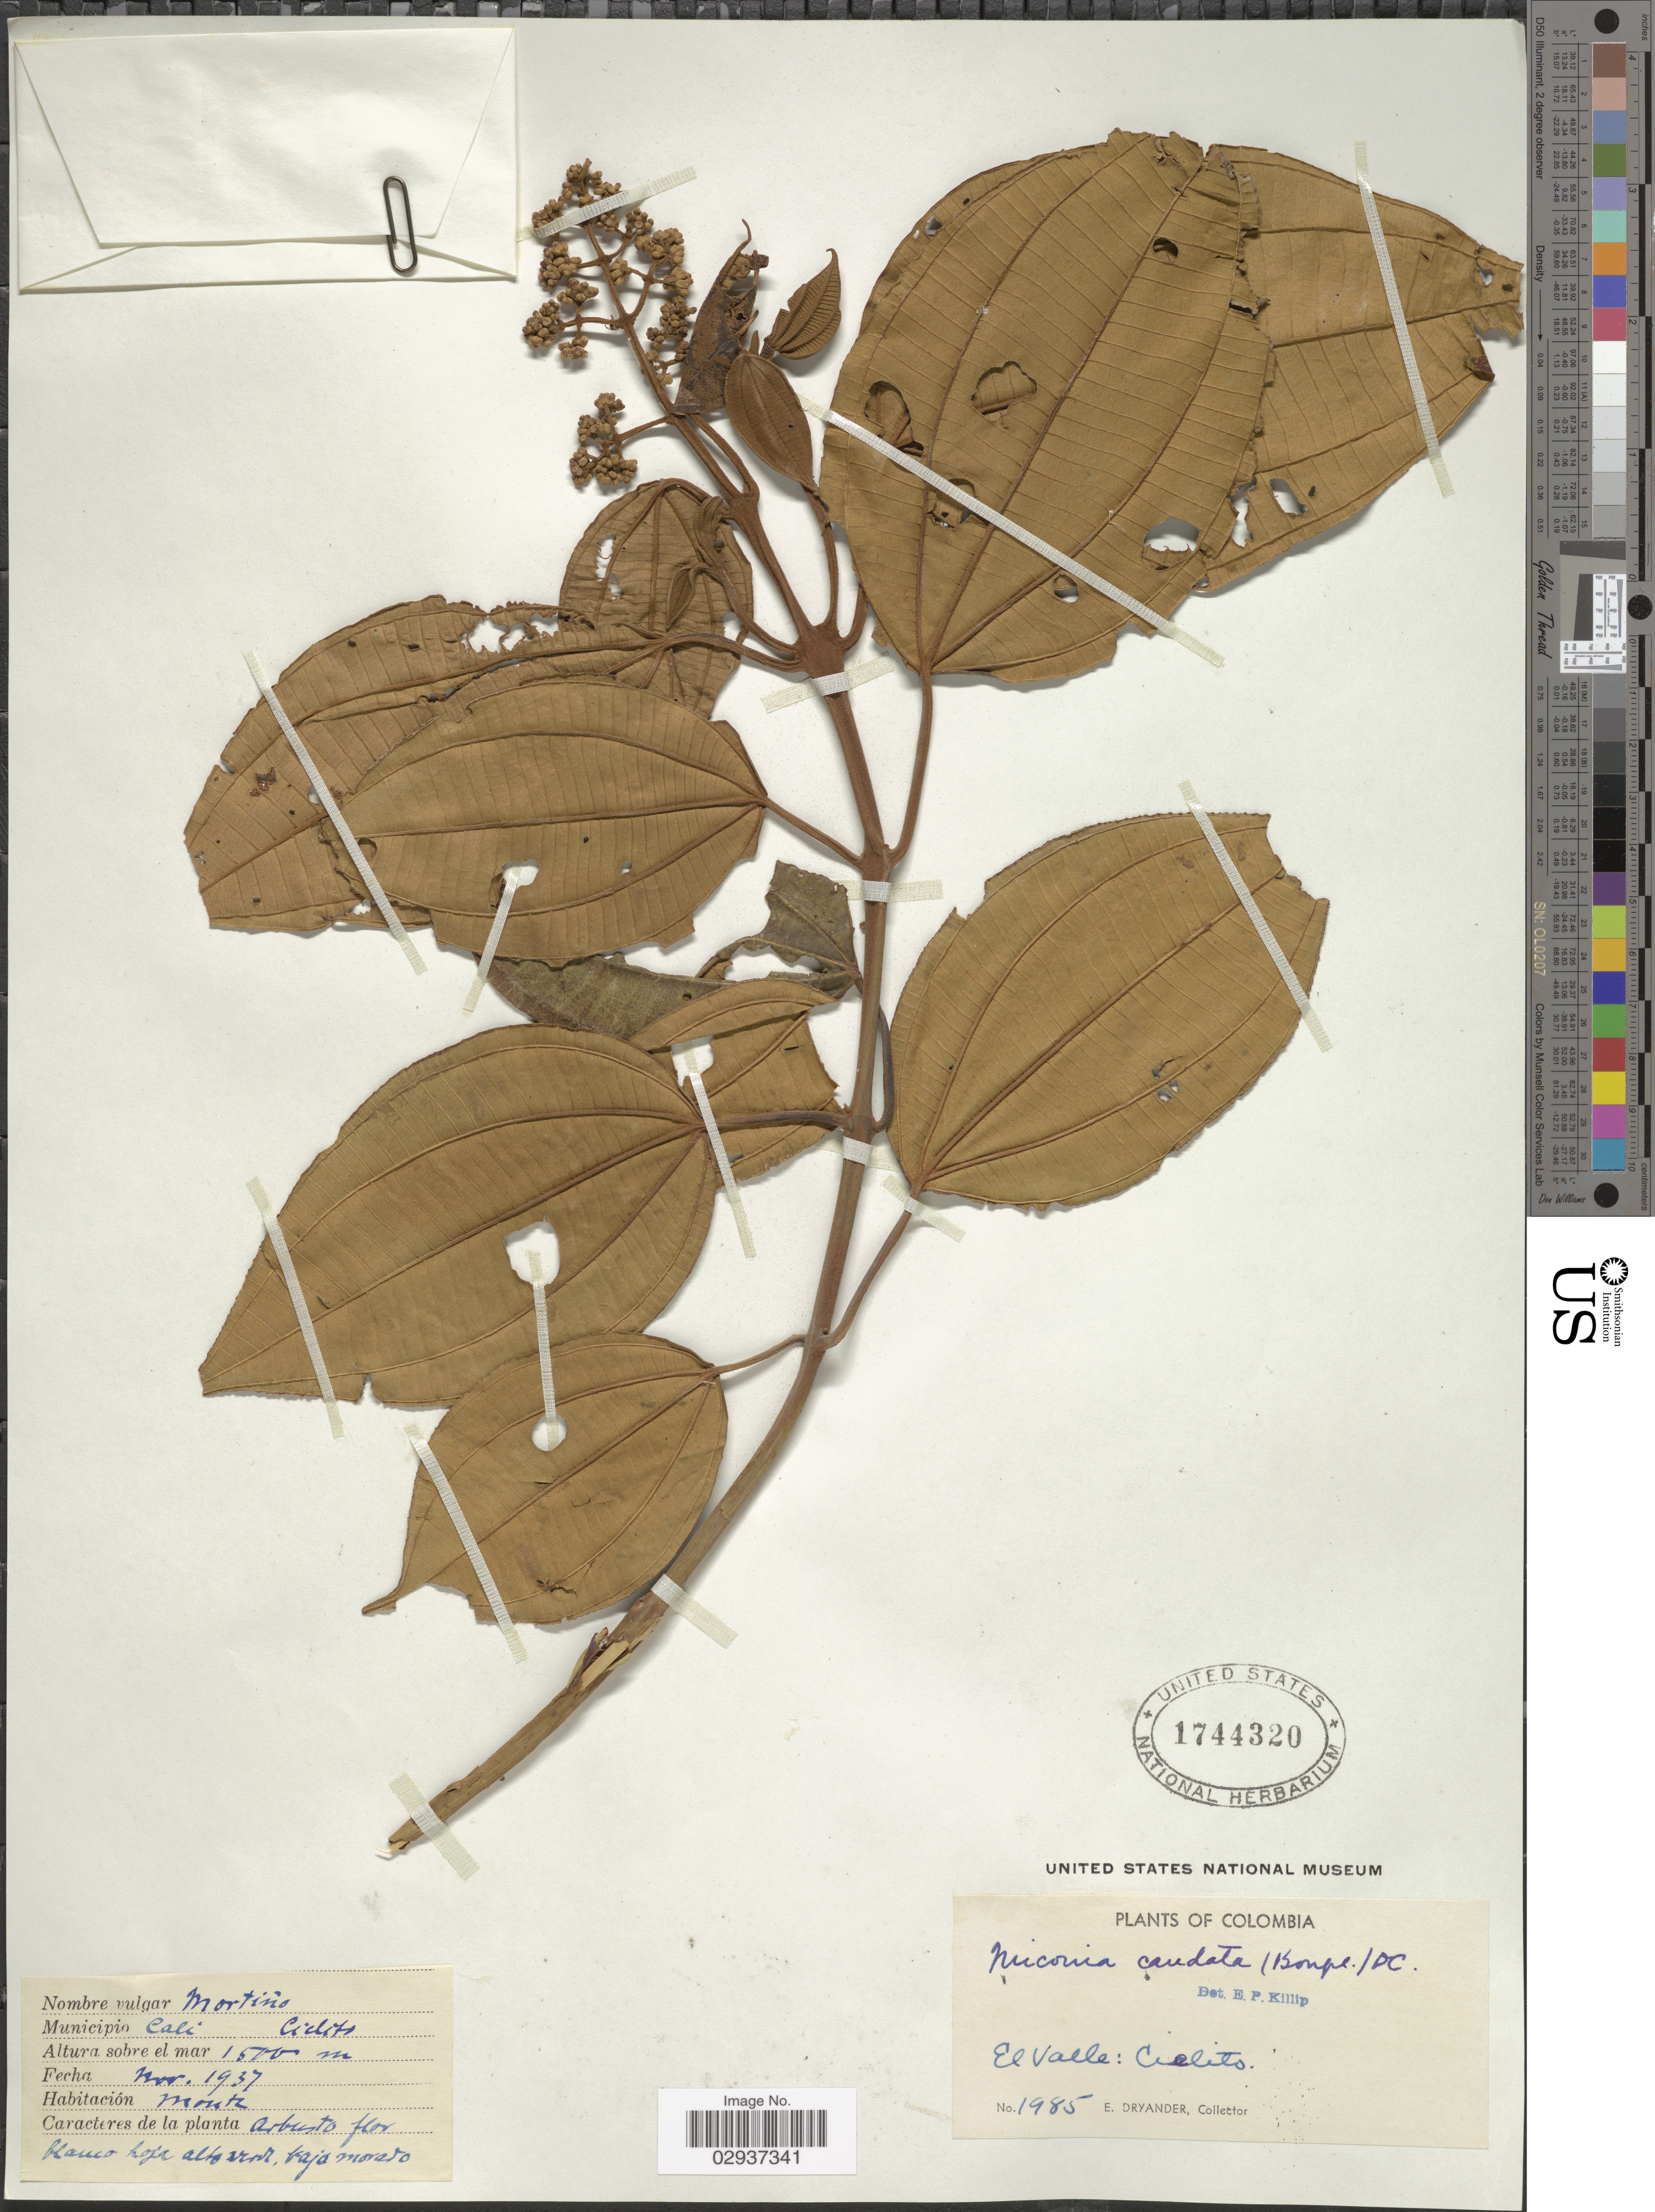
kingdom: Plantae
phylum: Tracheophyta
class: Magnoliopsida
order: Myrtales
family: Melastomataceae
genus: Miconia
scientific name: Miconia caudata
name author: (Bonpl.) DC.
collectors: E. Dryander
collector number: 1985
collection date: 1937-11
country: Colombia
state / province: Valle del Cauca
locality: El Valle: Cielito. Municipio Cali, Cielito.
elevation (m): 1500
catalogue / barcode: US 1744320